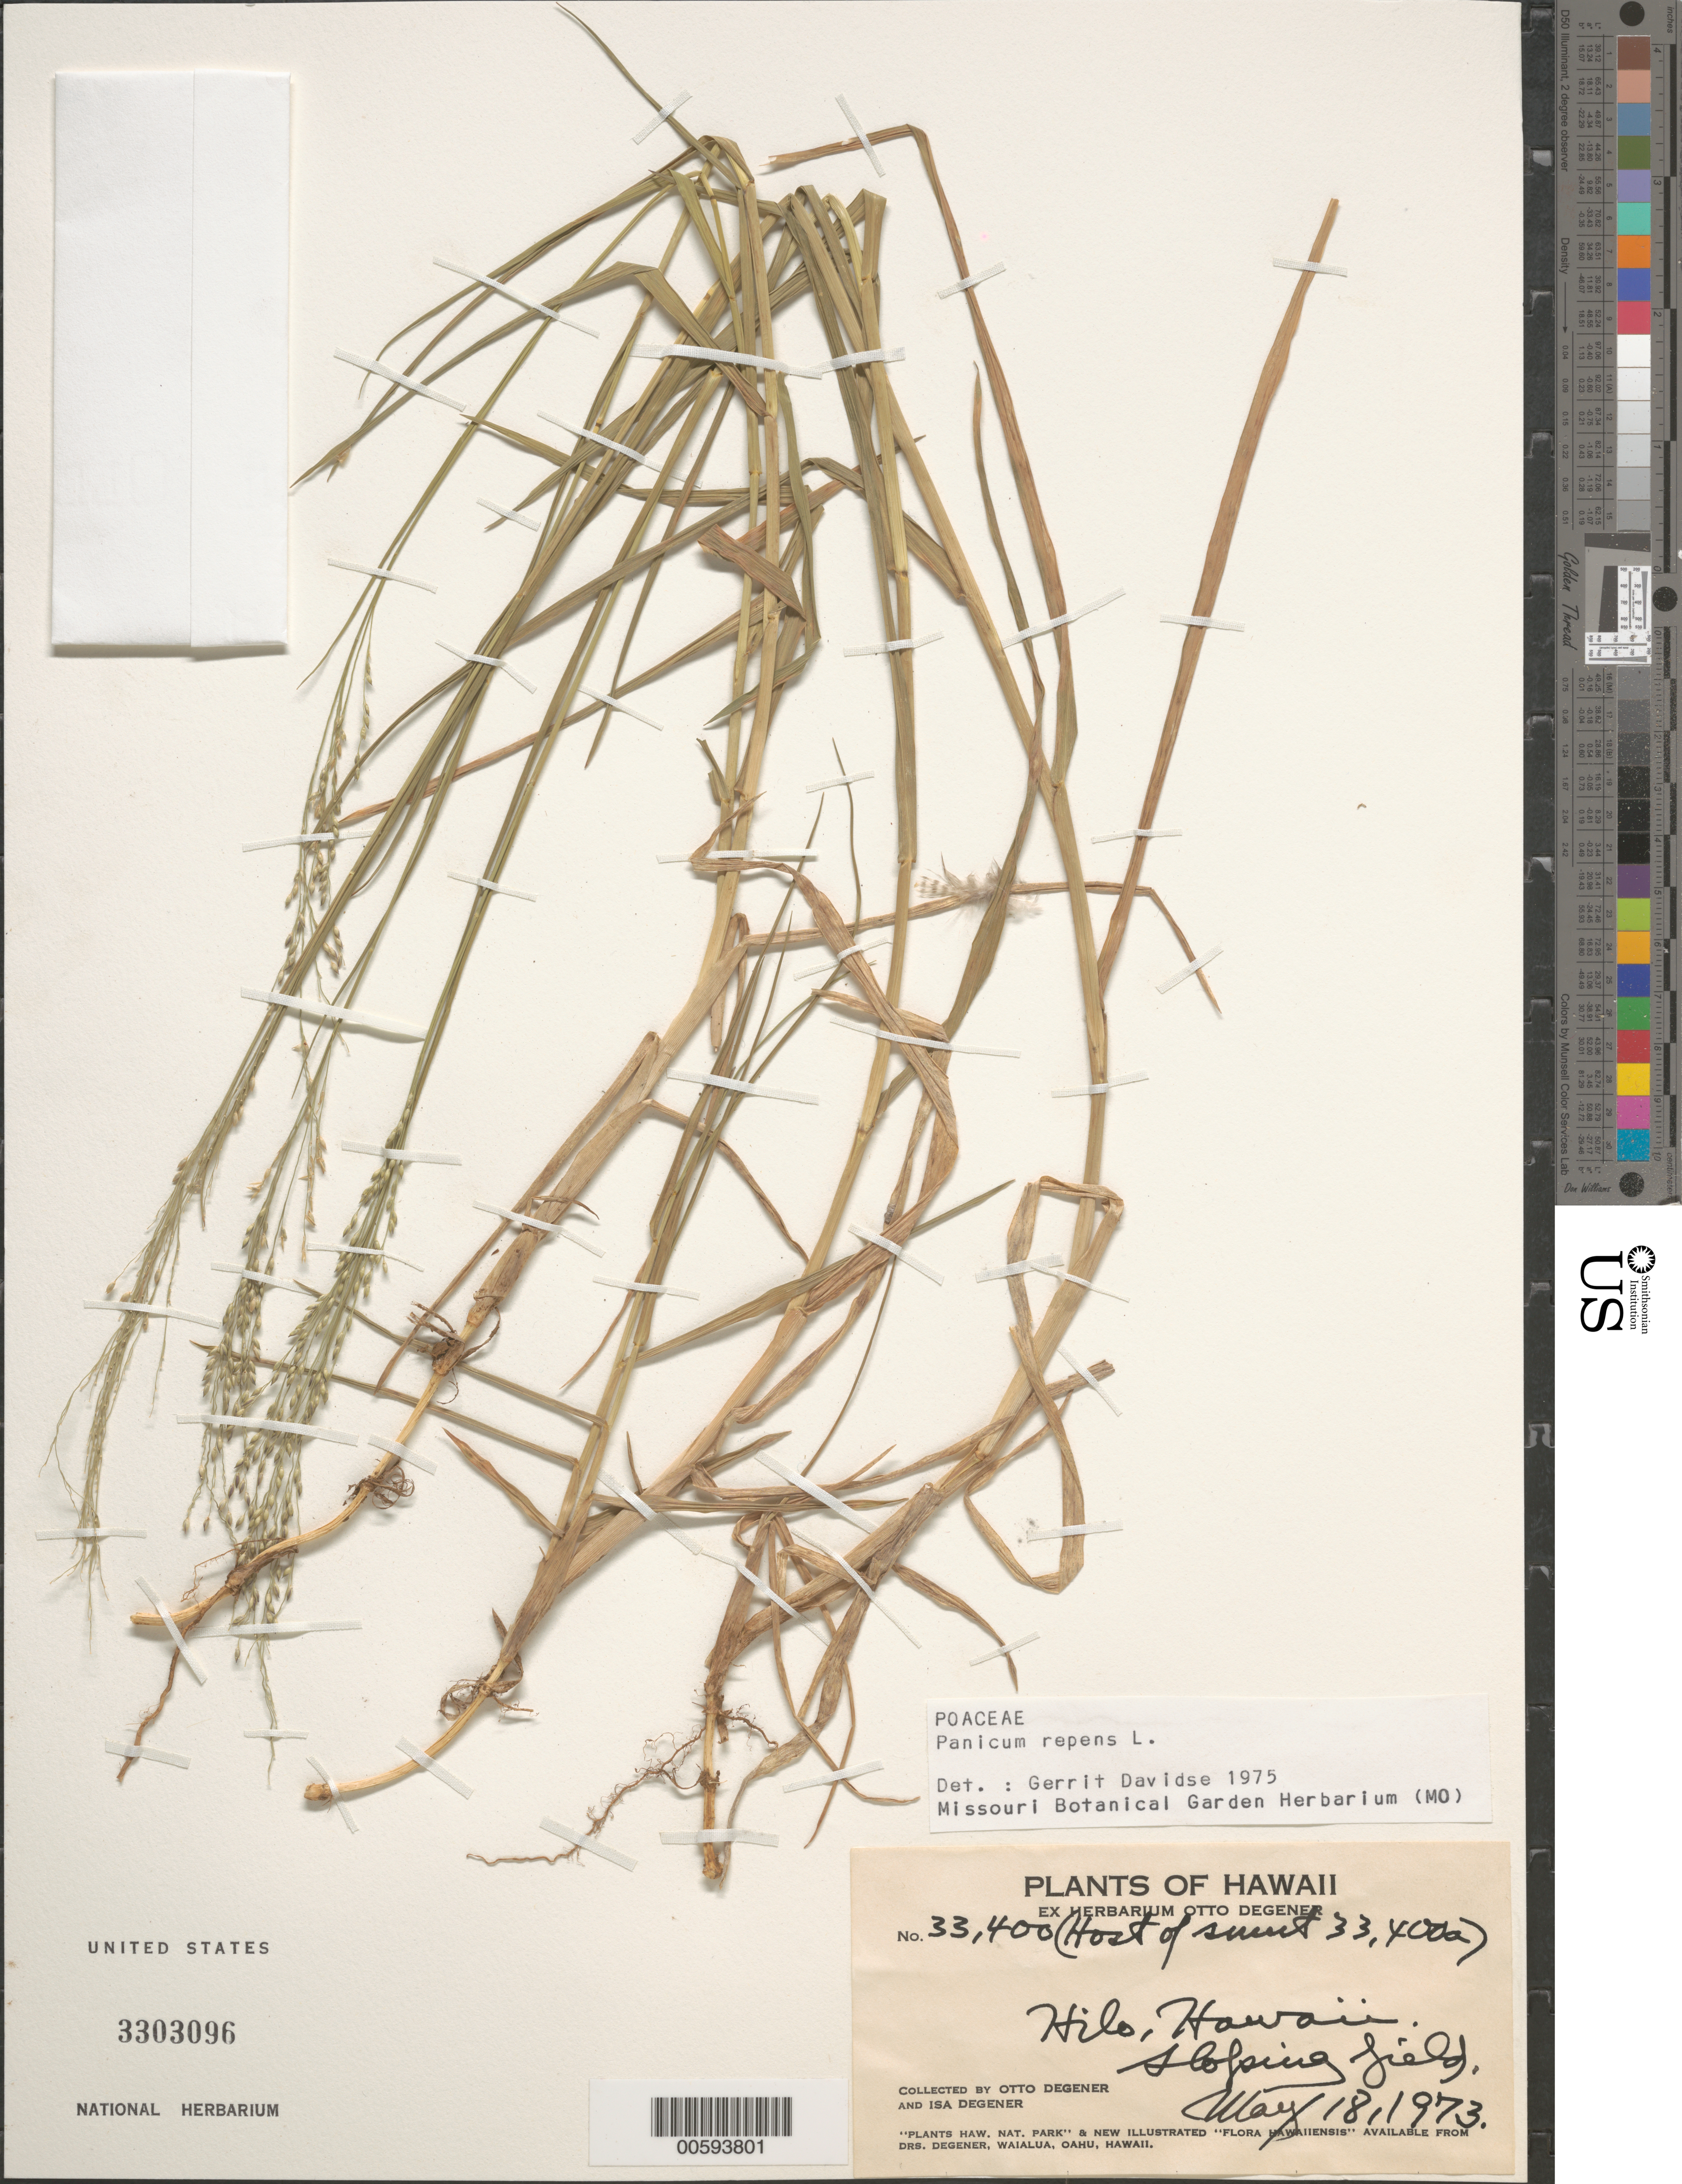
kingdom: Plantae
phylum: Tracheophyta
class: Liliopsida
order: Poales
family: Poaceae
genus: Panicum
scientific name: Panicum repens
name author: L.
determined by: Davidse, Gerrit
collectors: O. Degener & I. Degener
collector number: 33,400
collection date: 1973-05-18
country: United States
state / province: Hawaii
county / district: Hawaii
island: Hawaii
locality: Hilo.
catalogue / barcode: US 3303096